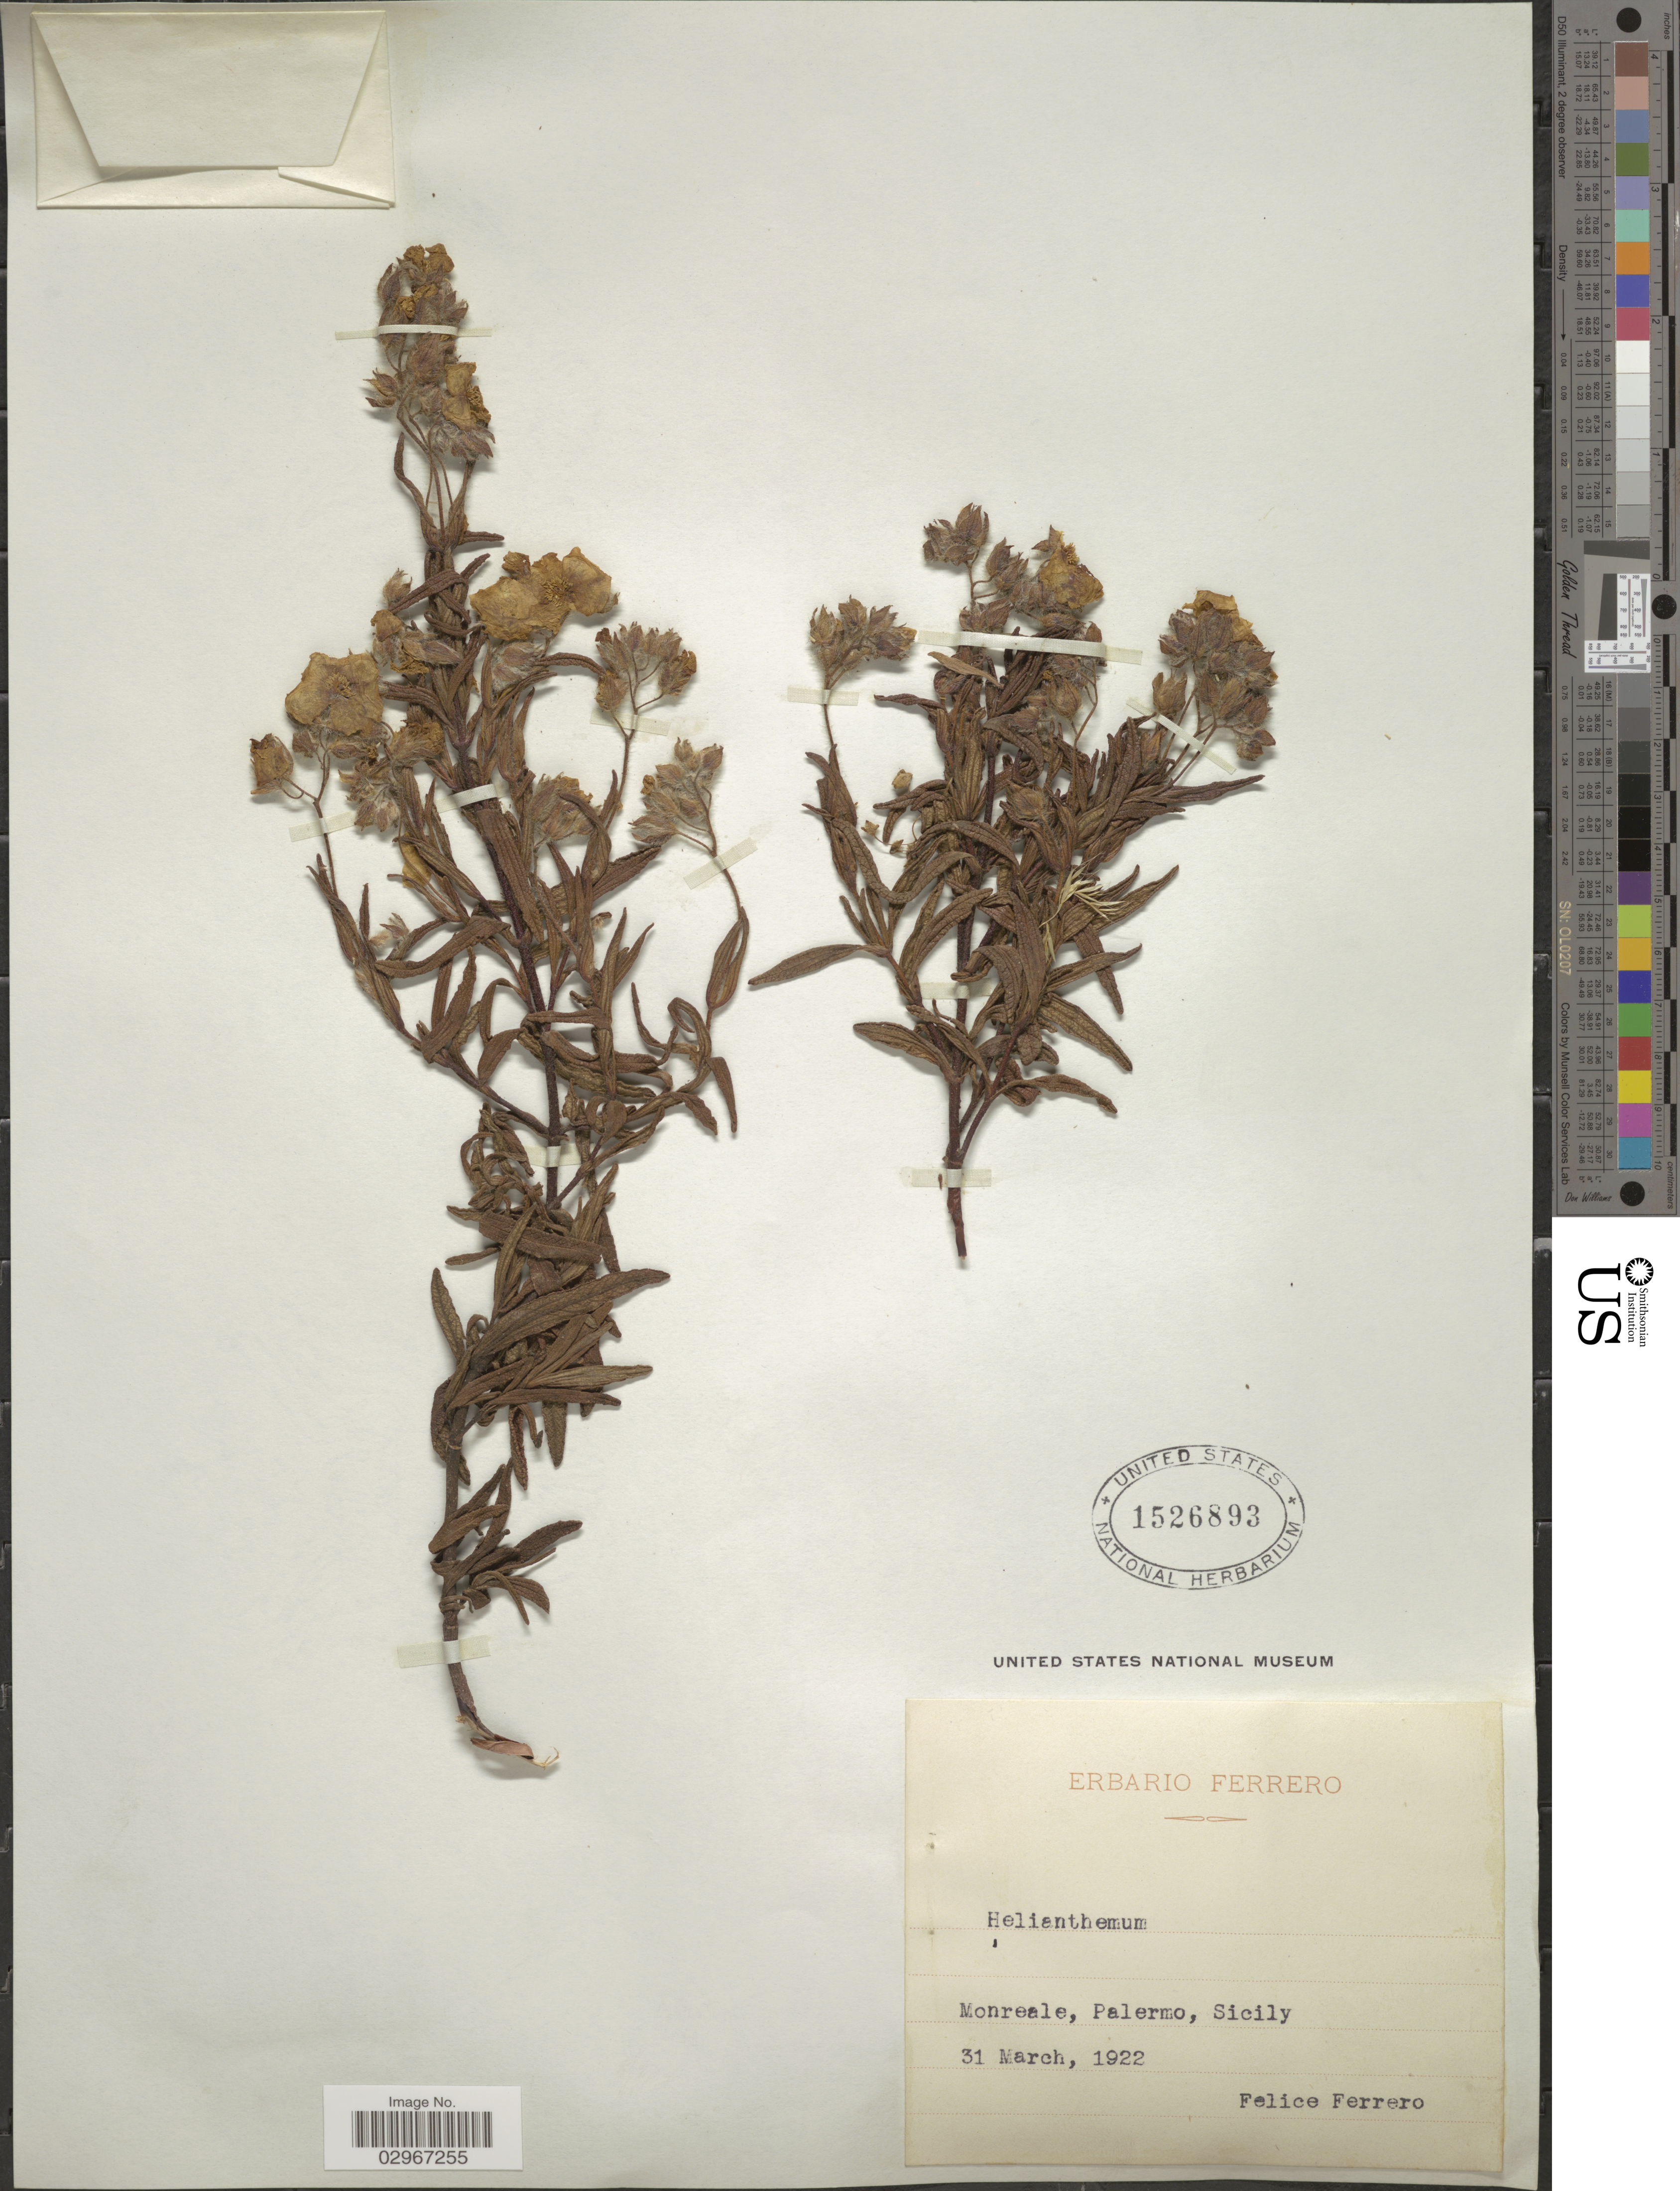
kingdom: Plantae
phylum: Tracheophyta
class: Magnoliopsida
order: Malvales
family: Cistaceae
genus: Helianthemum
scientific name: Helianthemum sp.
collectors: F. Ferrero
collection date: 1992-03-31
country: Italy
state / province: Siciliana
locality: Monreale, Palermo, Sicily.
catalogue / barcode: US 1526893